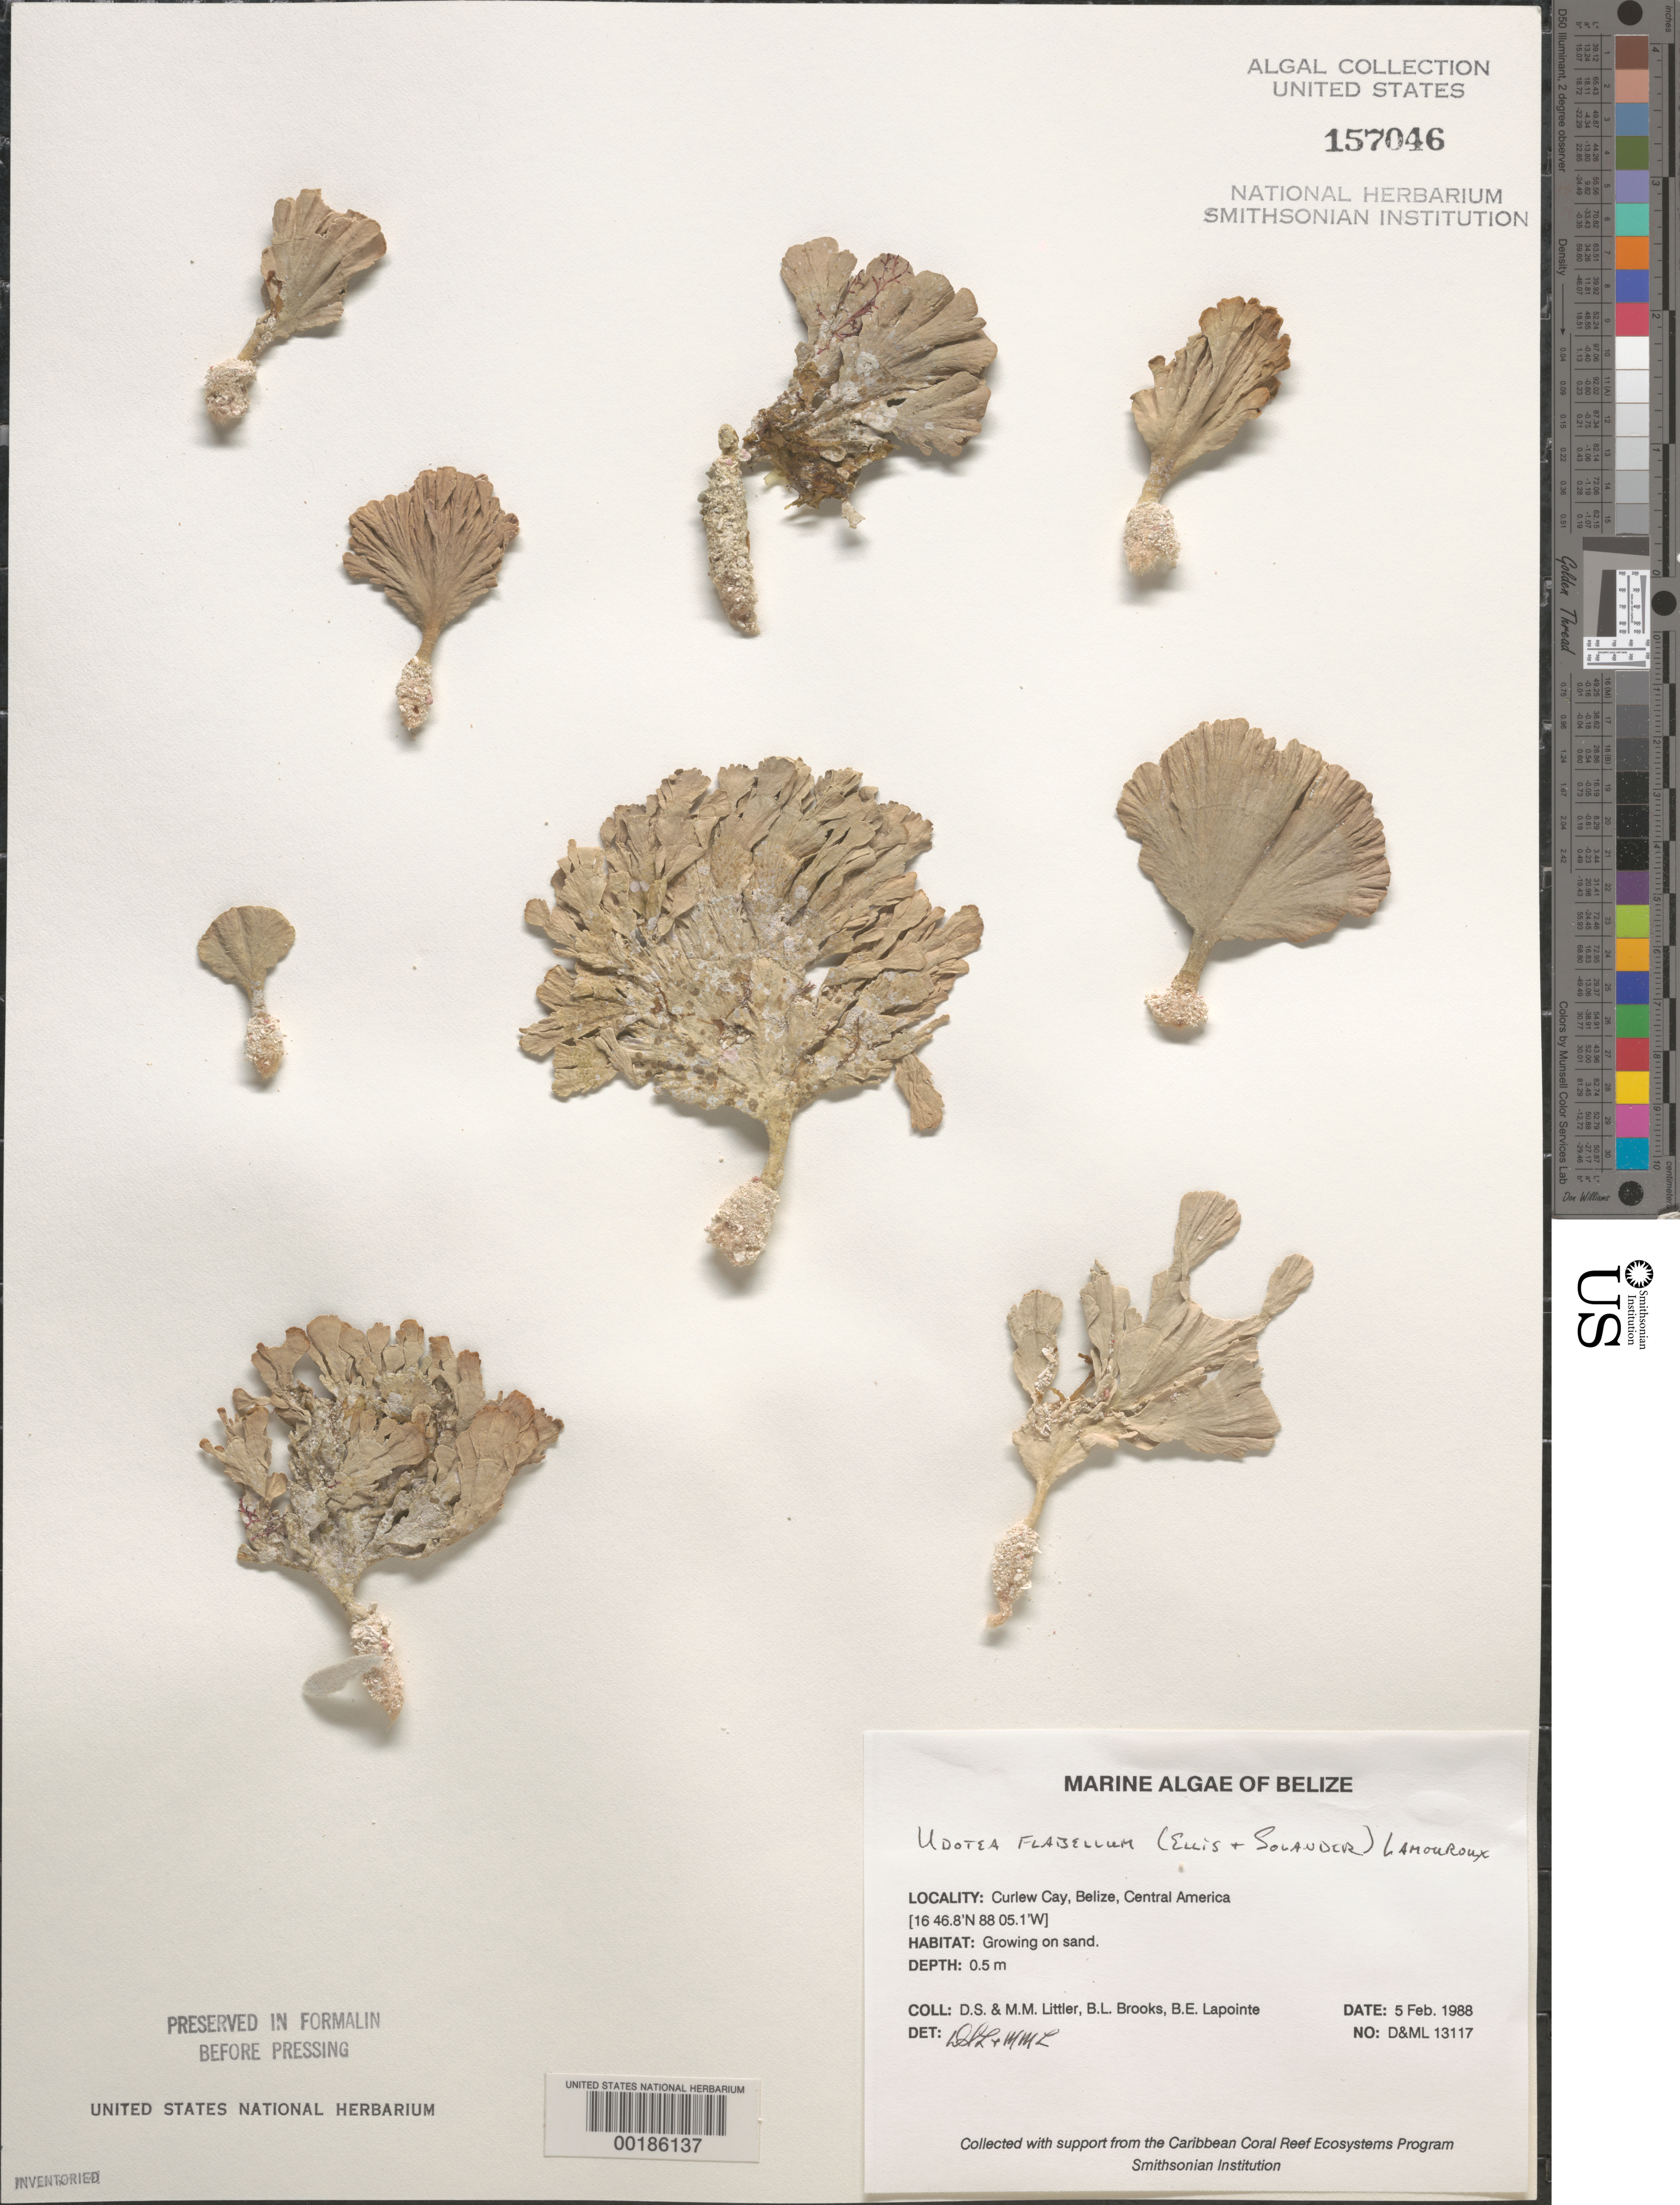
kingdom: Plantae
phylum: Chlorophyta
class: Ulvophyceae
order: Bryopsidales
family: Udoteaceae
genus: Udotea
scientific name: Udotea flabellum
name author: (J. Ellis & Sol.) M. Howe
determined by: Littler, D. S.; Littler, M. M.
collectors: D. S. Littler, M. M. Littler, B. Brooks & B. Lapointe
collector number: D&ML 13117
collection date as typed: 05 Feb 1988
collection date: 1988-02-05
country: Belize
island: Curlew Cay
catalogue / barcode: US 157046